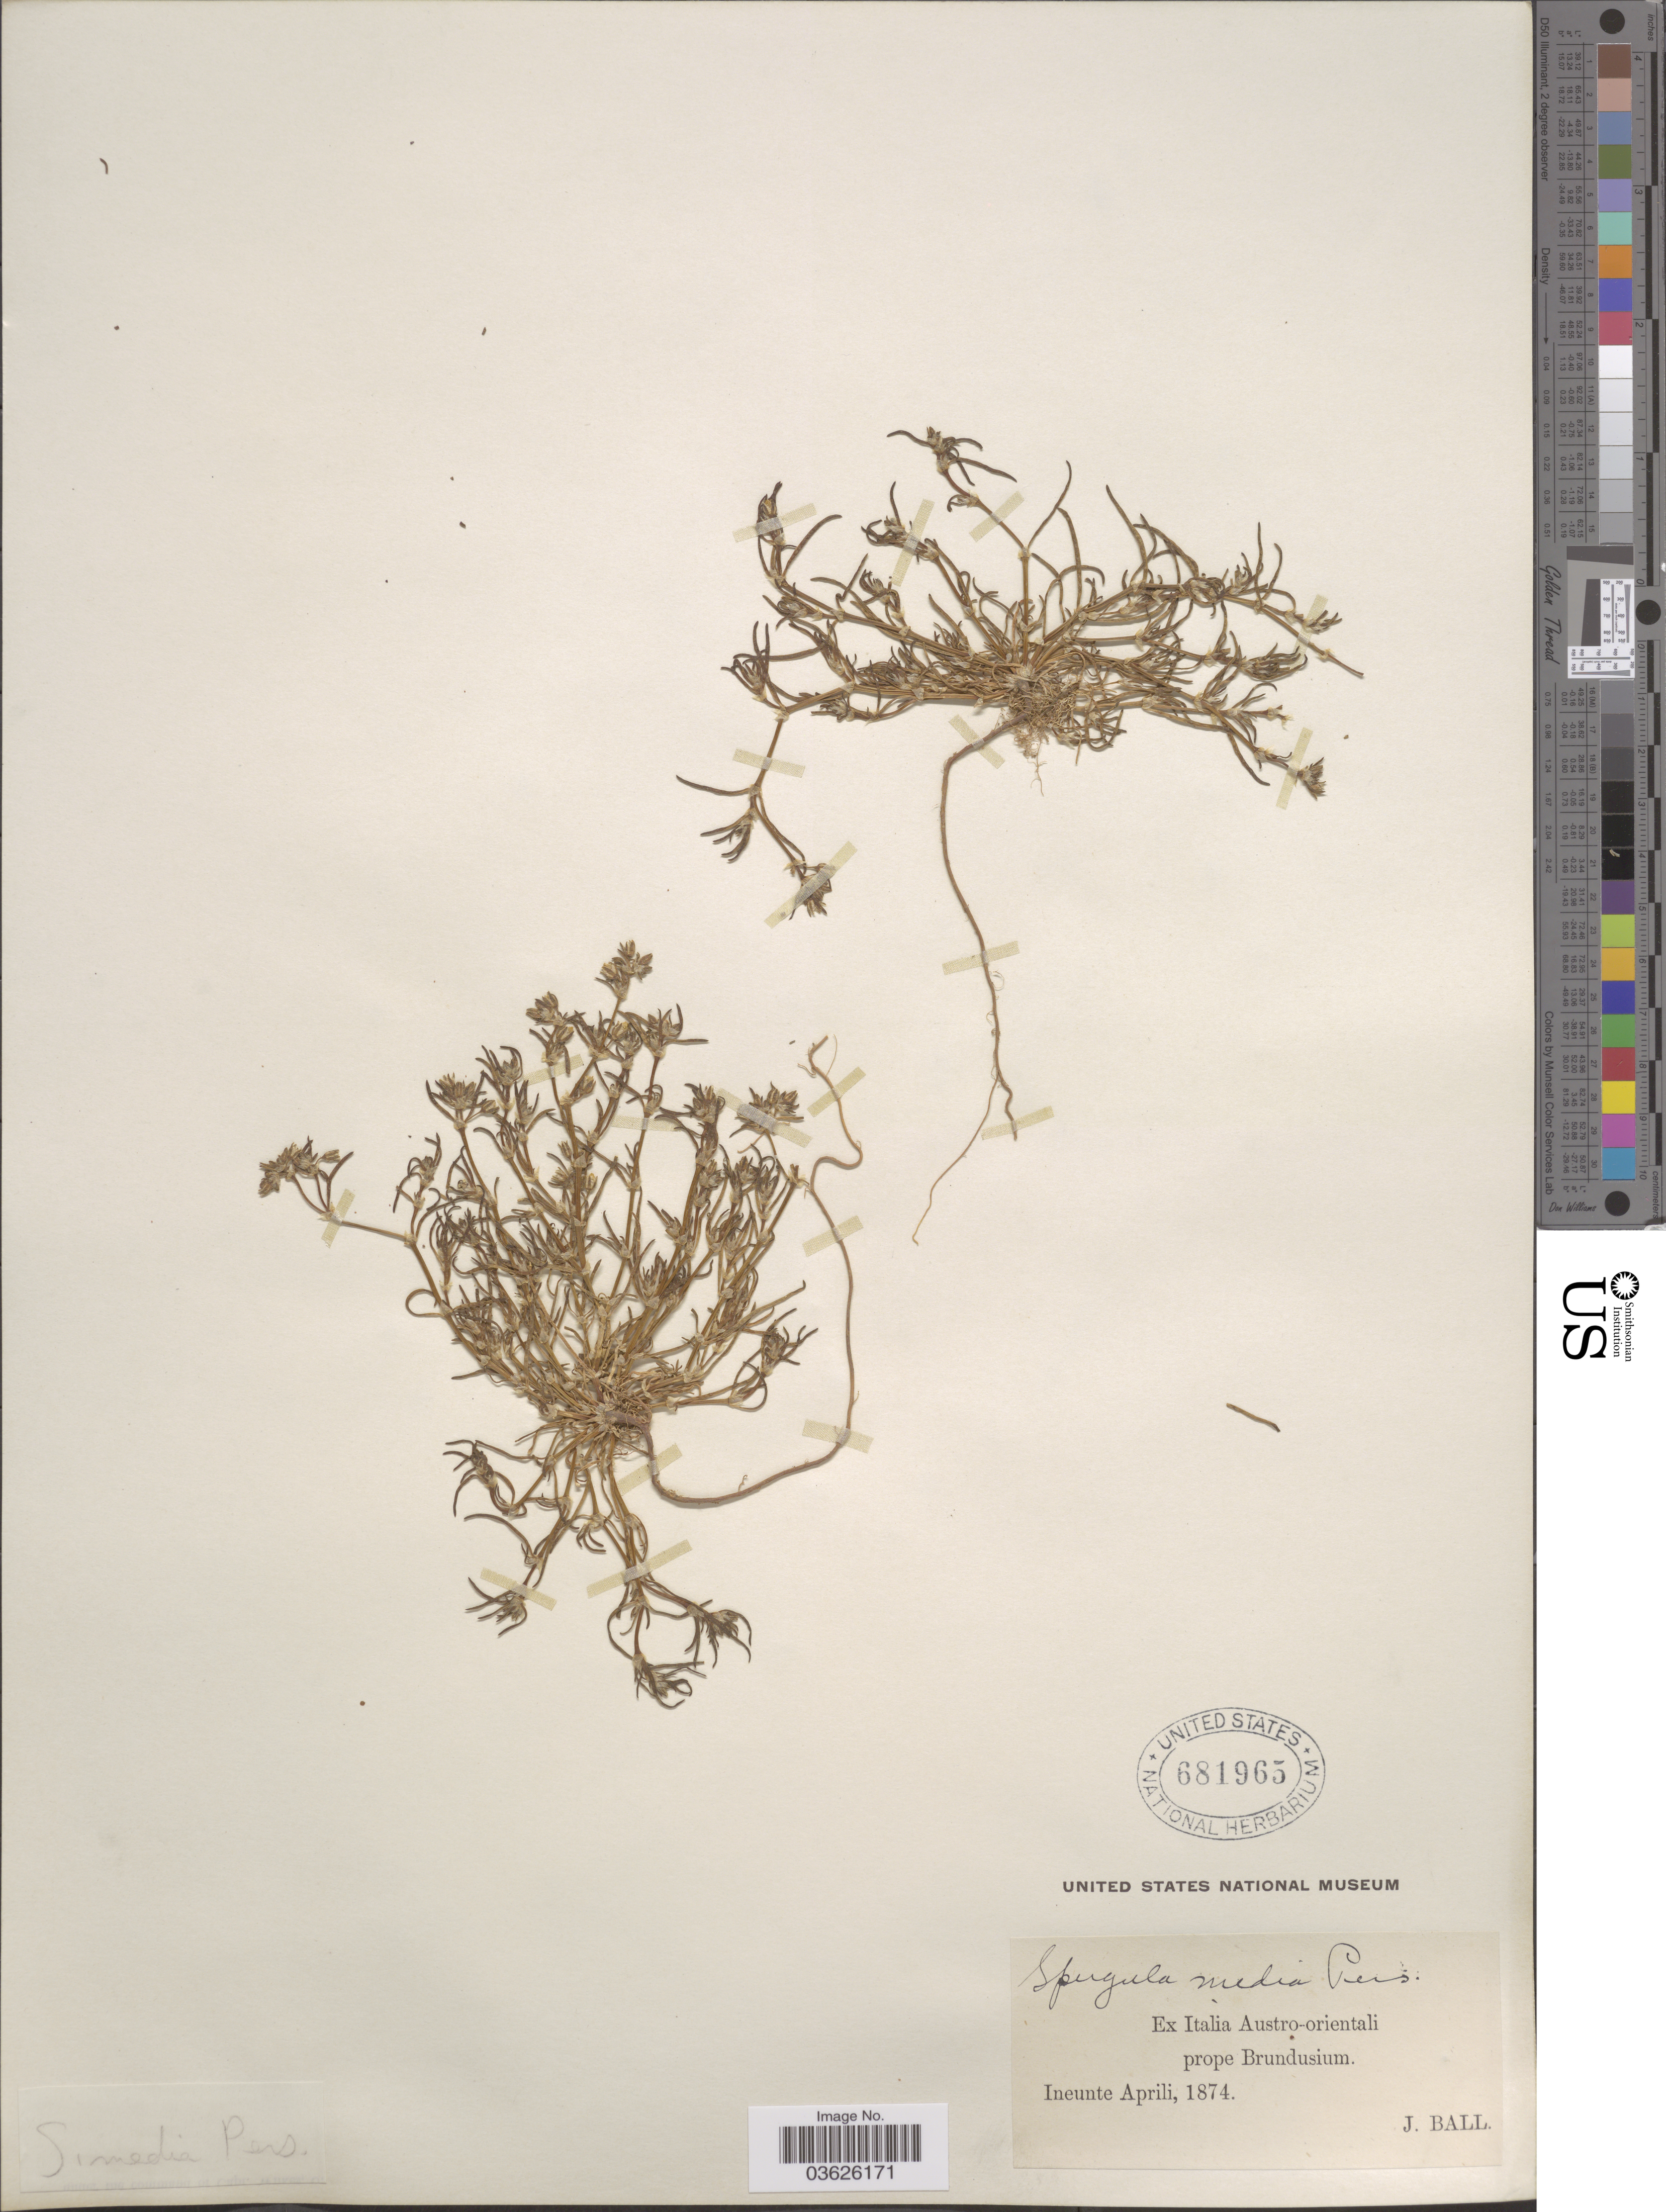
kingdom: Plantae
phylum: Tracheophyta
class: Magnoliopsida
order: Caryophyllales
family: Caryophyllaceae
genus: Tissa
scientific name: Tissa media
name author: Reiche & Johow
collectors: J. Ball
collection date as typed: Ineunte Aprili, 1874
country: Italy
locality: Ex Italia Austro-orientali prope Brundusium.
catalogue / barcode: US 681965